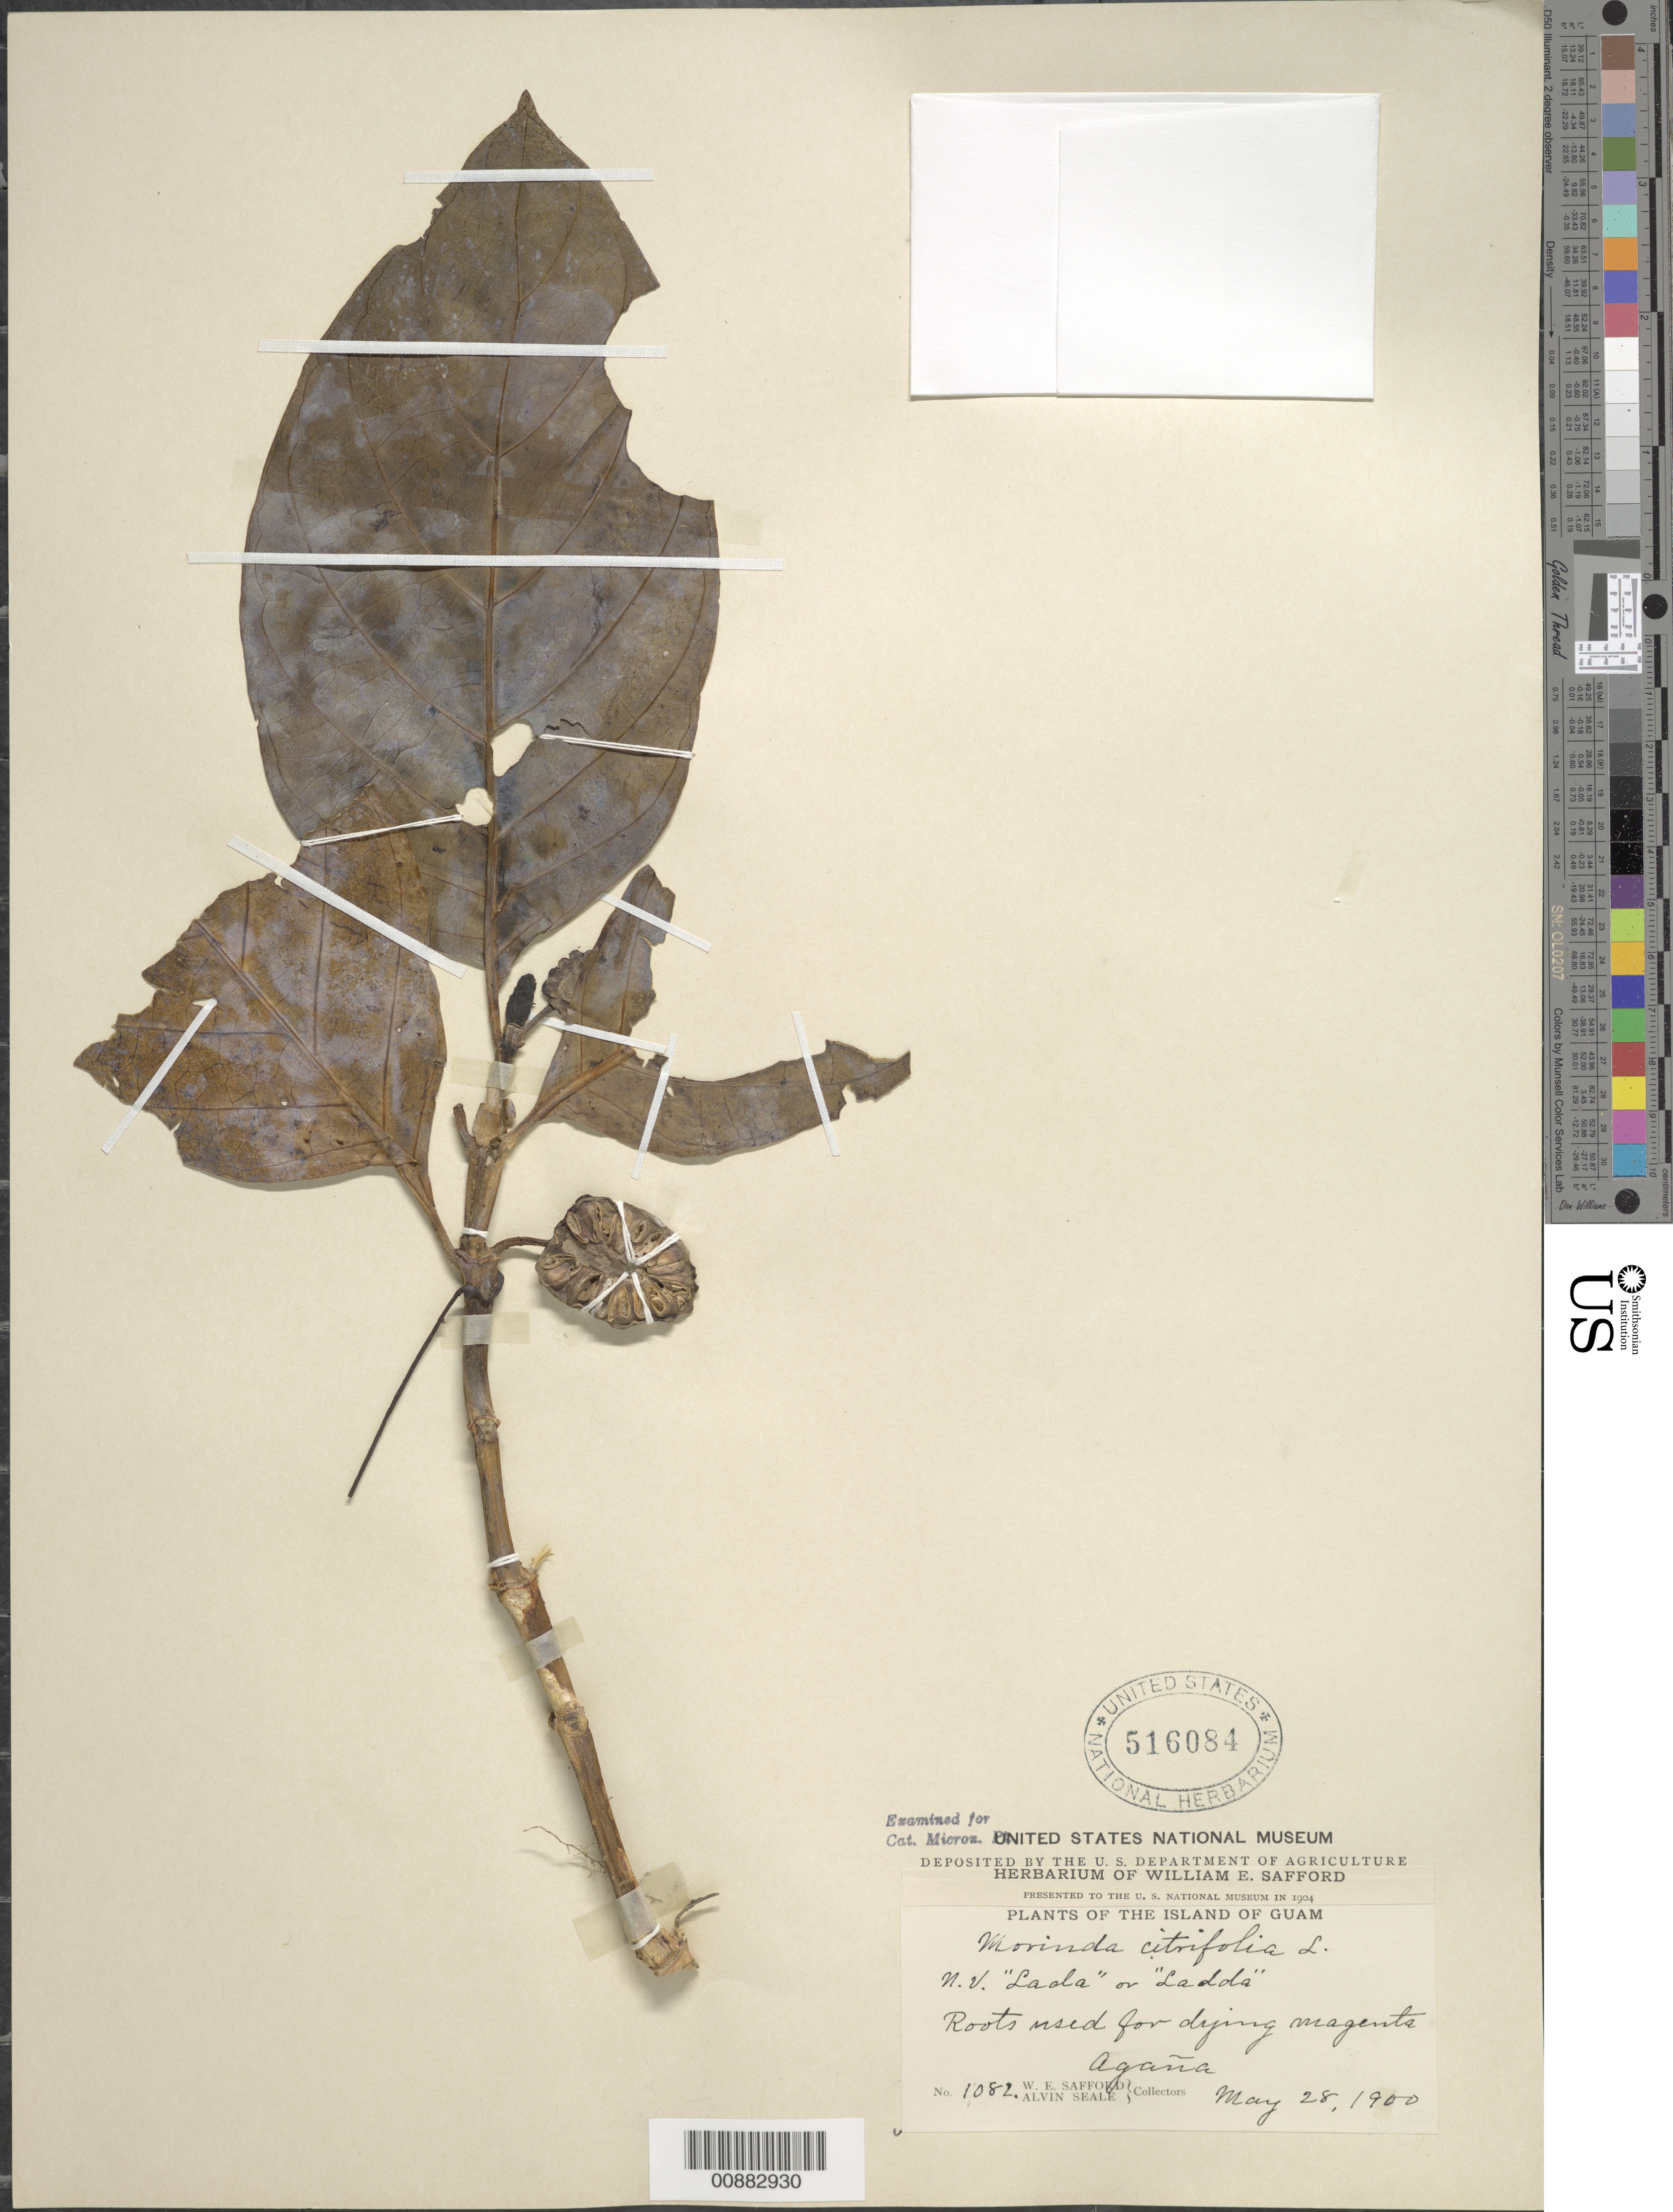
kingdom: Plantae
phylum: Tracheophyta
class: Magnoliopsida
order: Gentianales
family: Rubiaceae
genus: Morinda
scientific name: Morinda citrifolia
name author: L.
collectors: W. E. Safford & A. Seale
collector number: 1082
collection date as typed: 28 May 1900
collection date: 1900-05-28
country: Guam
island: Guam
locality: Agana.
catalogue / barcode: US 516084